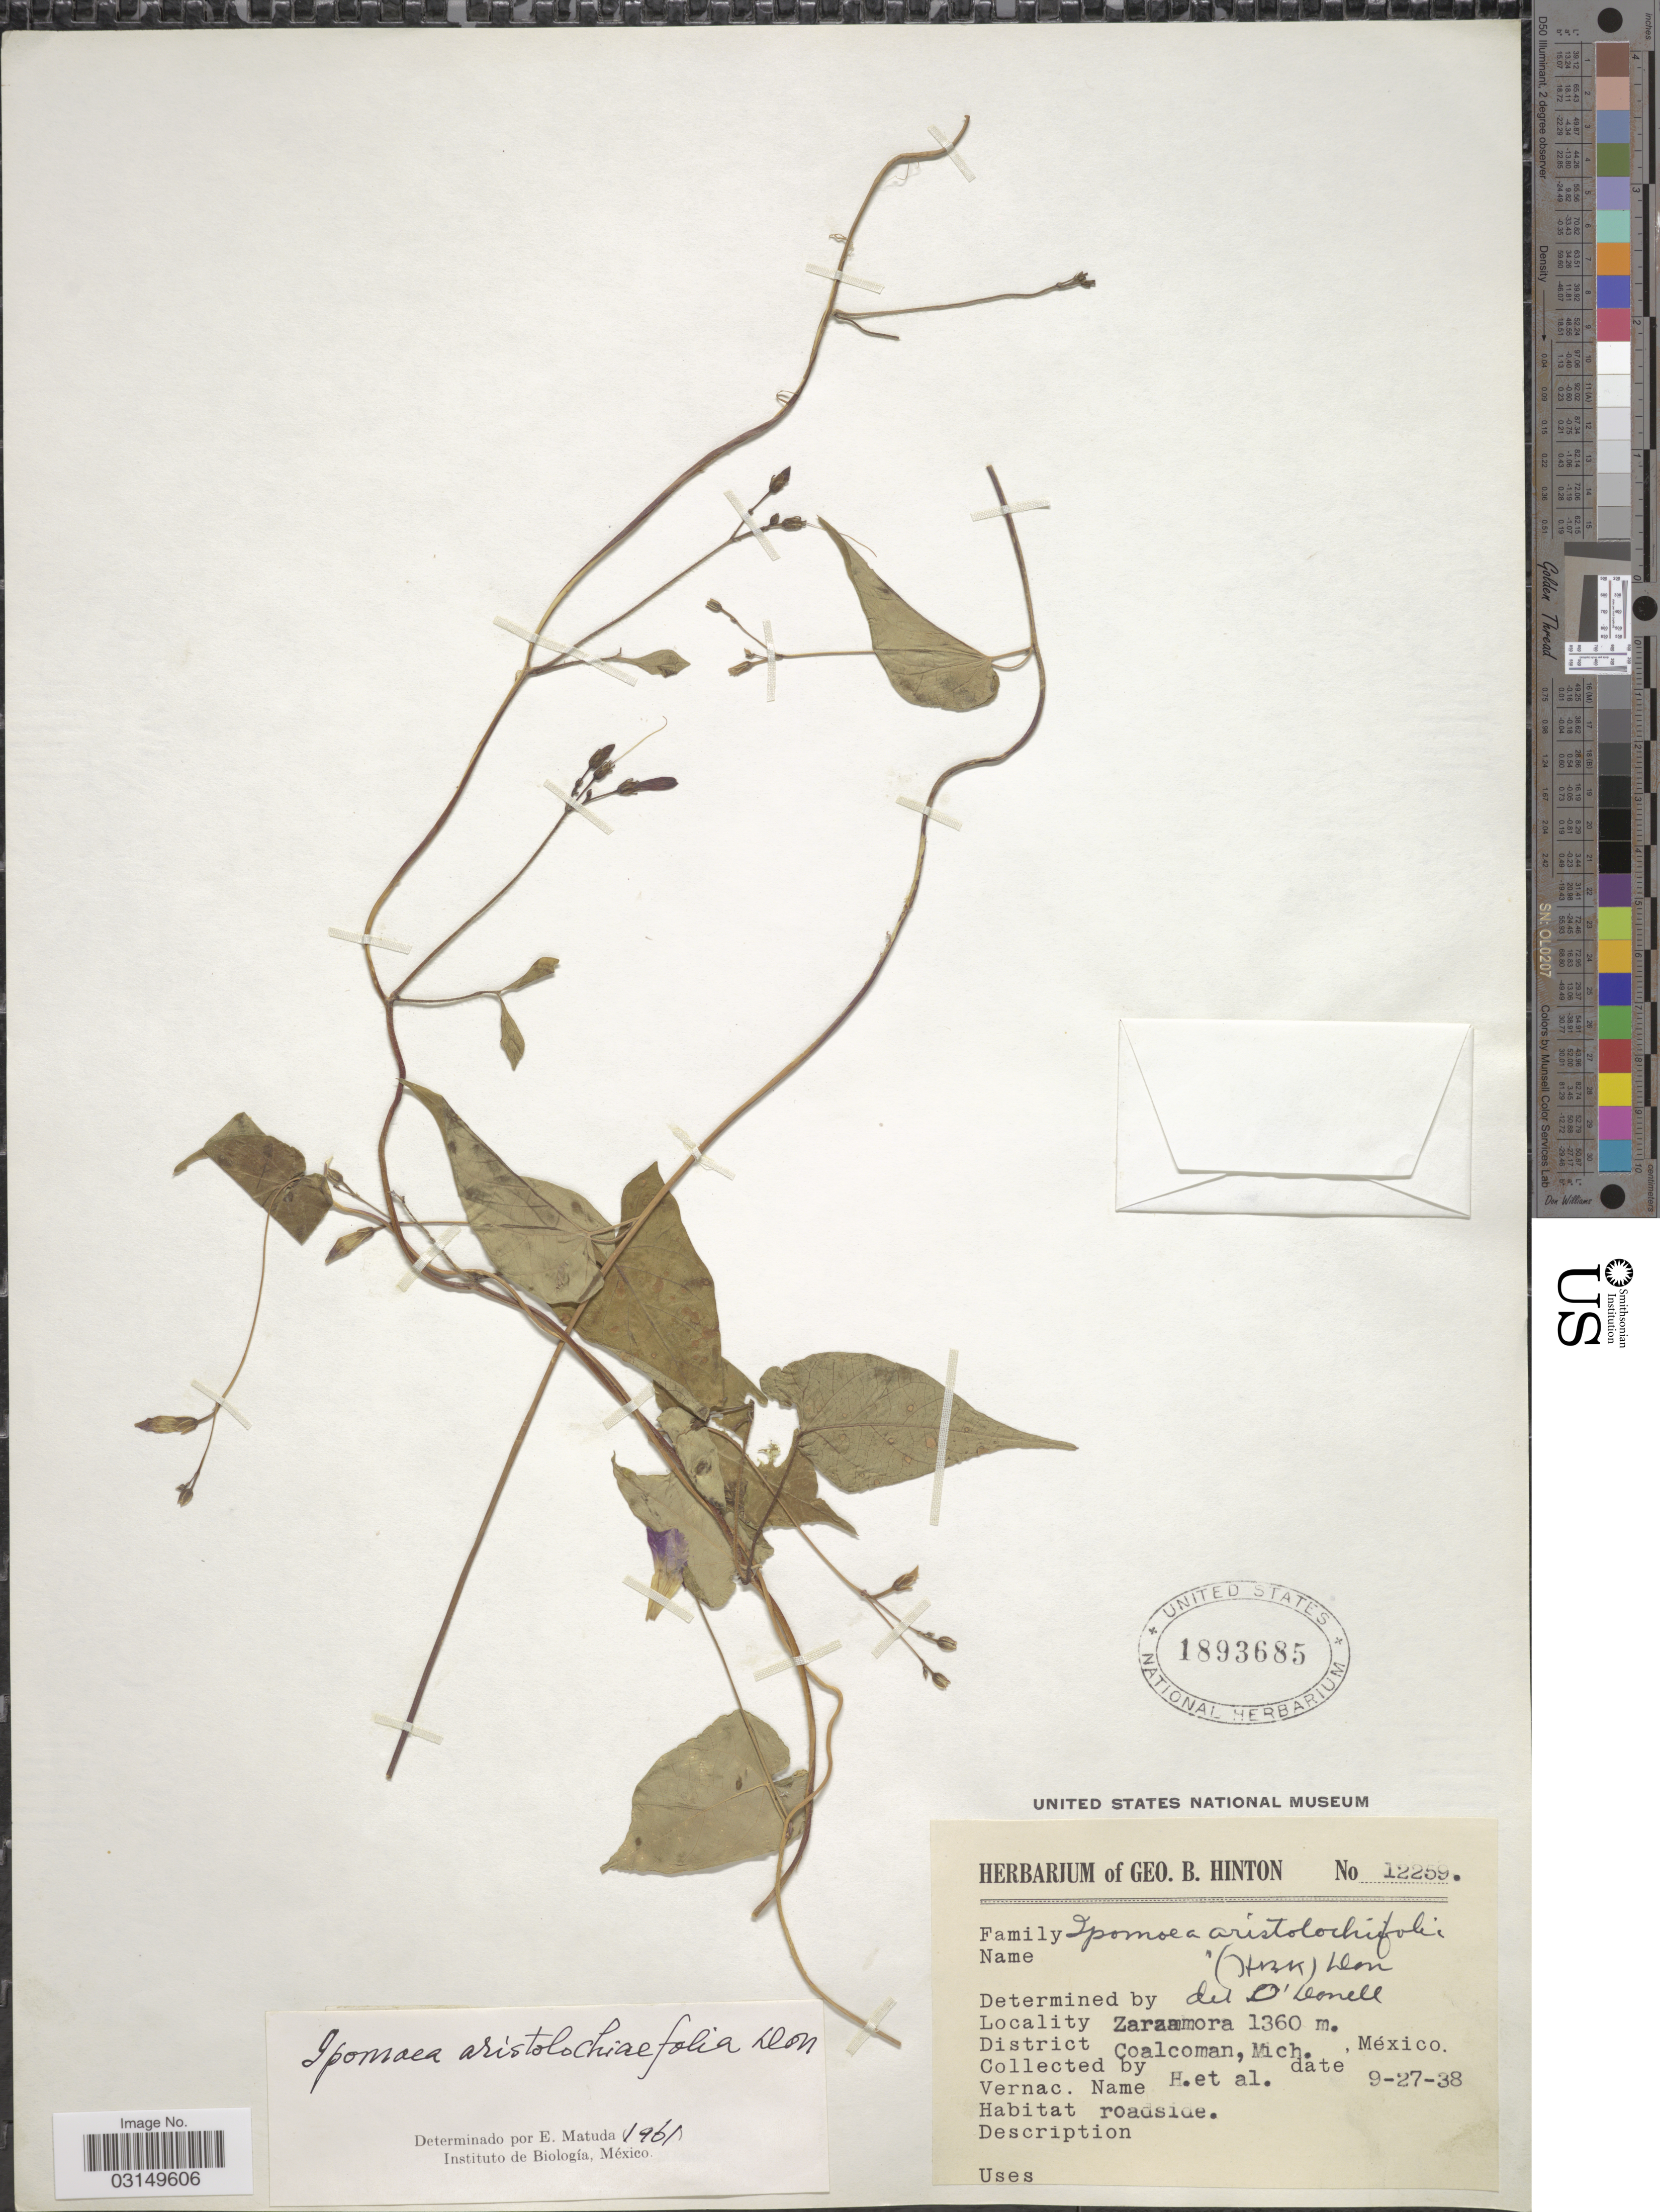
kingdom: Plantae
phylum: Tracheophyta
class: Magnoliopsida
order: Solanales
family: Convolvulaceae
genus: Ipomoea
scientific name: Ipomoea aristolochiifolia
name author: G. Don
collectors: G. B. Hinton & et al.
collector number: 12259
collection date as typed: Transcribed d/m/y: 27/9/38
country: Mexico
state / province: Michoacán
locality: Zarzamora, District Coalcoman.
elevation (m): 1360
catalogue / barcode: US 1893685